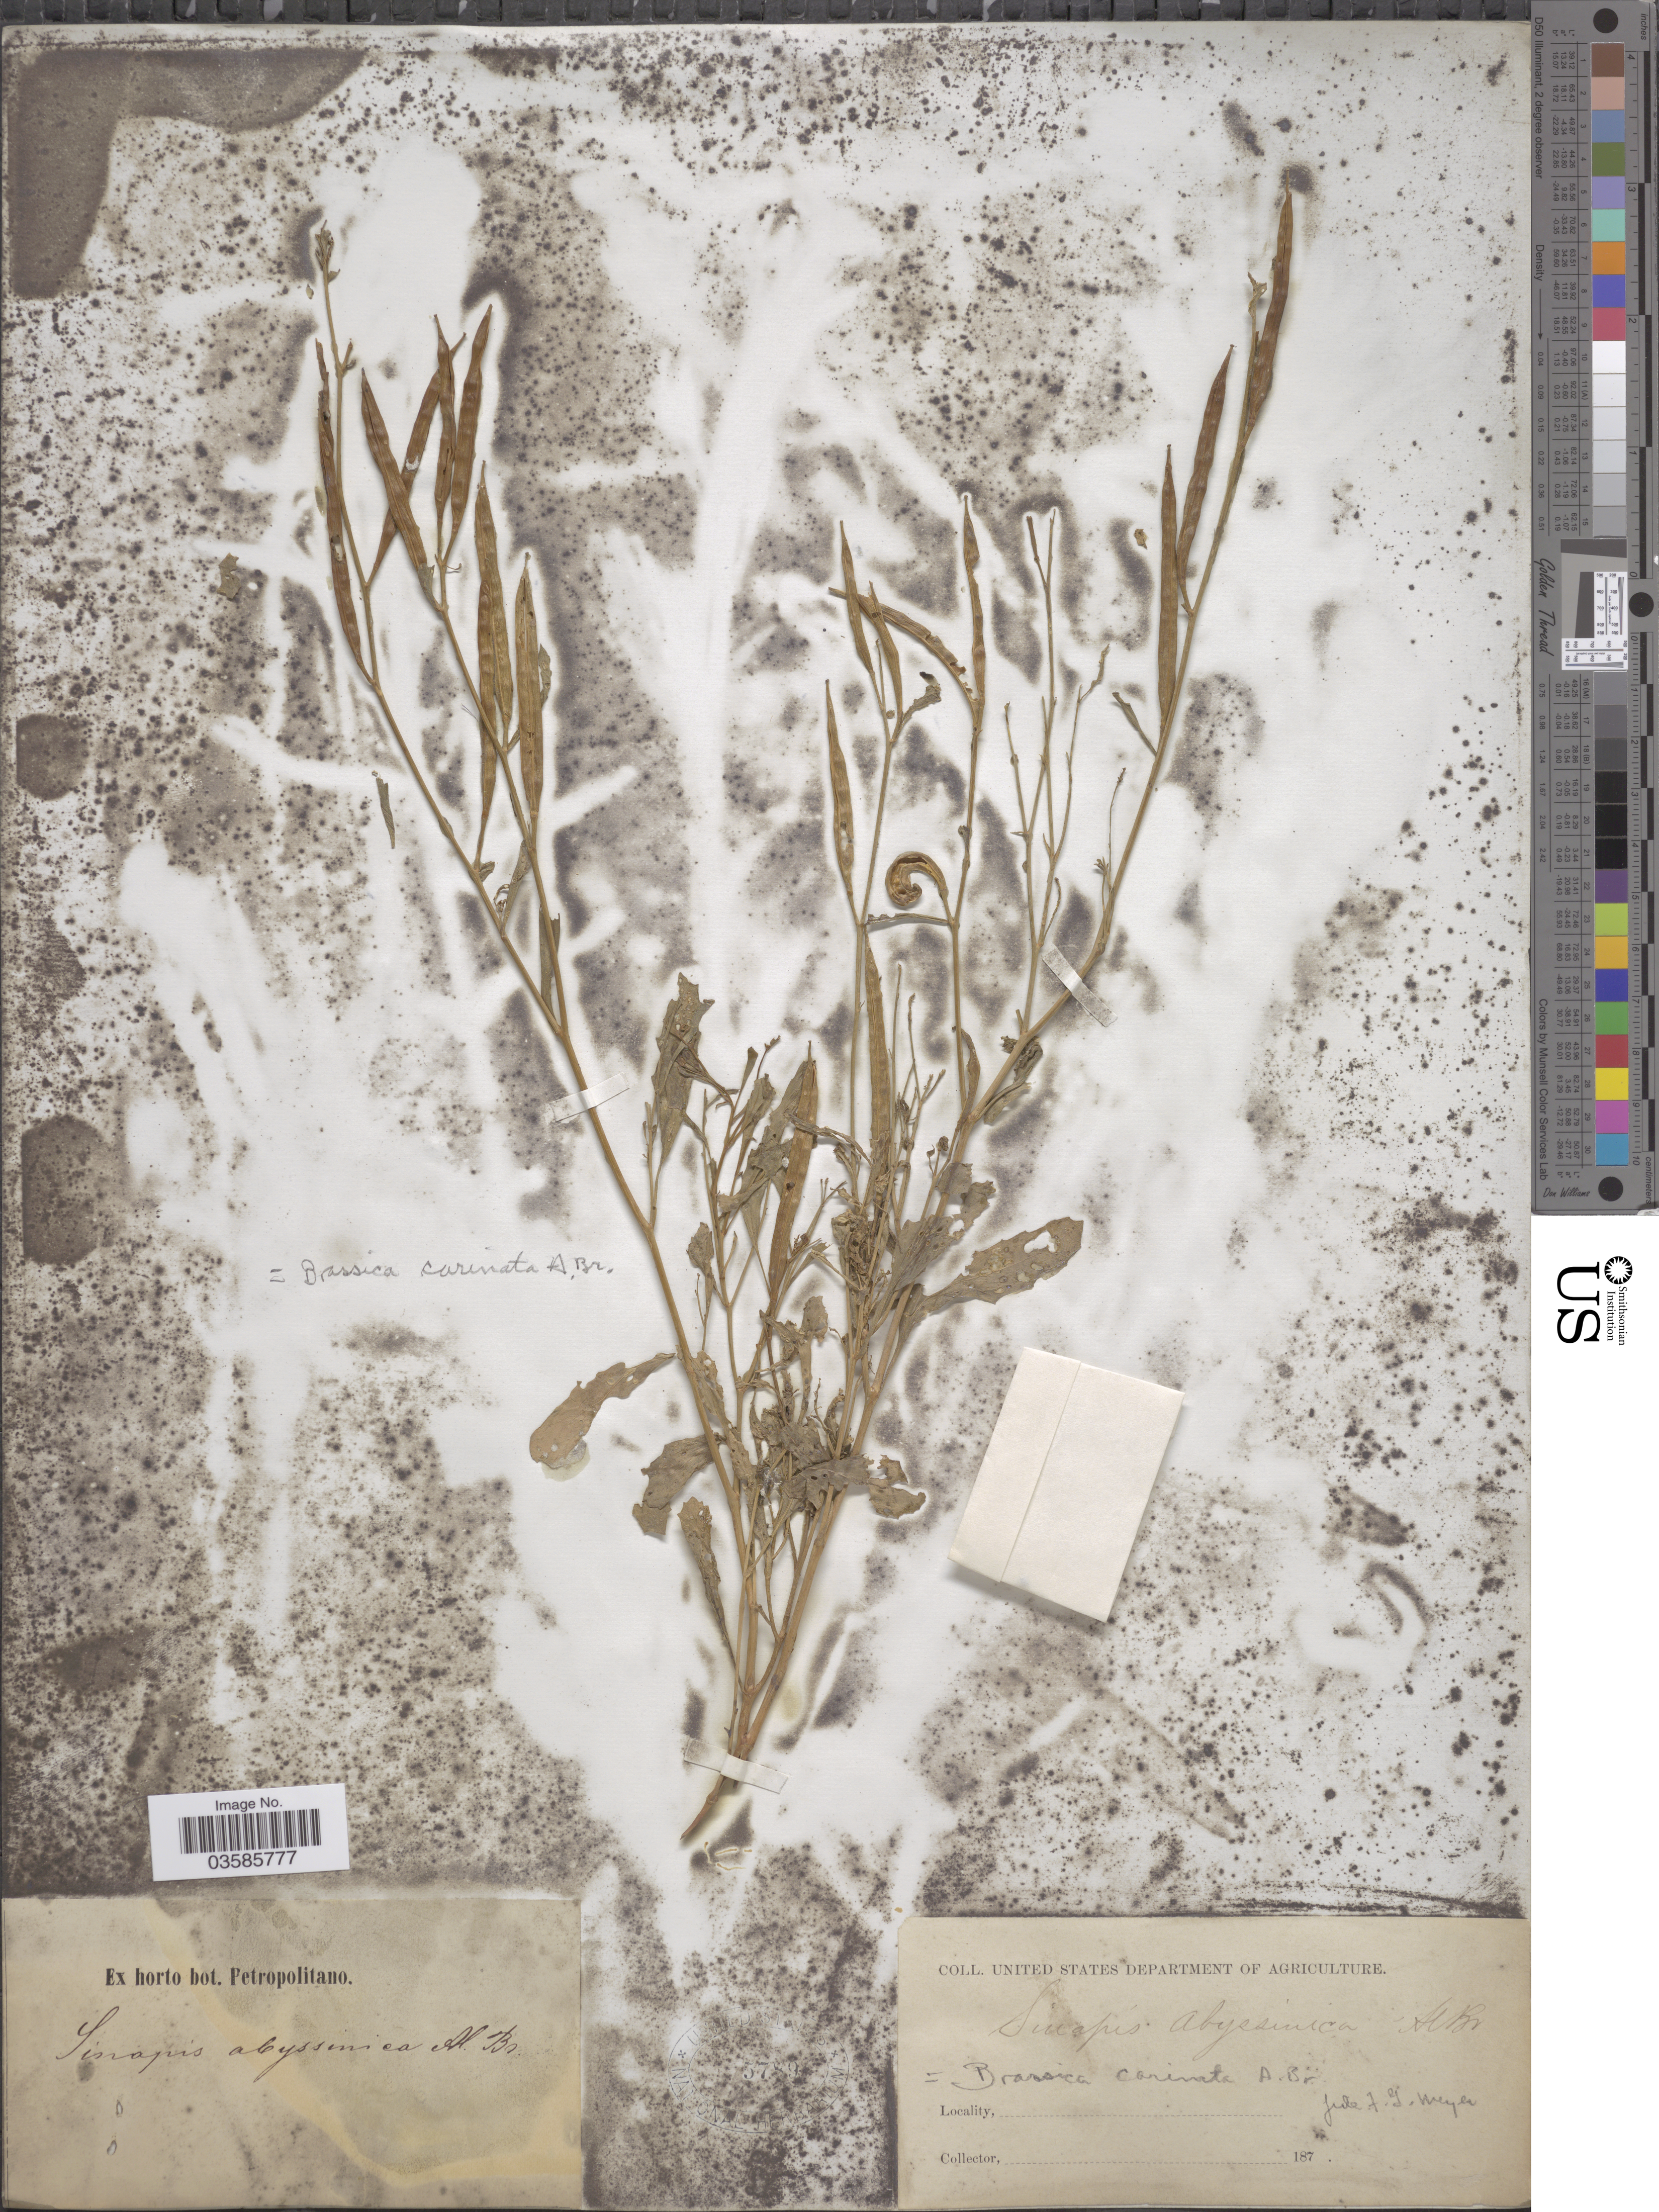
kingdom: Plantae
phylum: Tracheophyta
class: Magnoliopsida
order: Brassicales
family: Brassicaceae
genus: Brassica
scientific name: Brassica carinata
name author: A. Braun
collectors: G. Meyer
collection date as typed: Jule 7 187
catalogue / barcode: US 5789